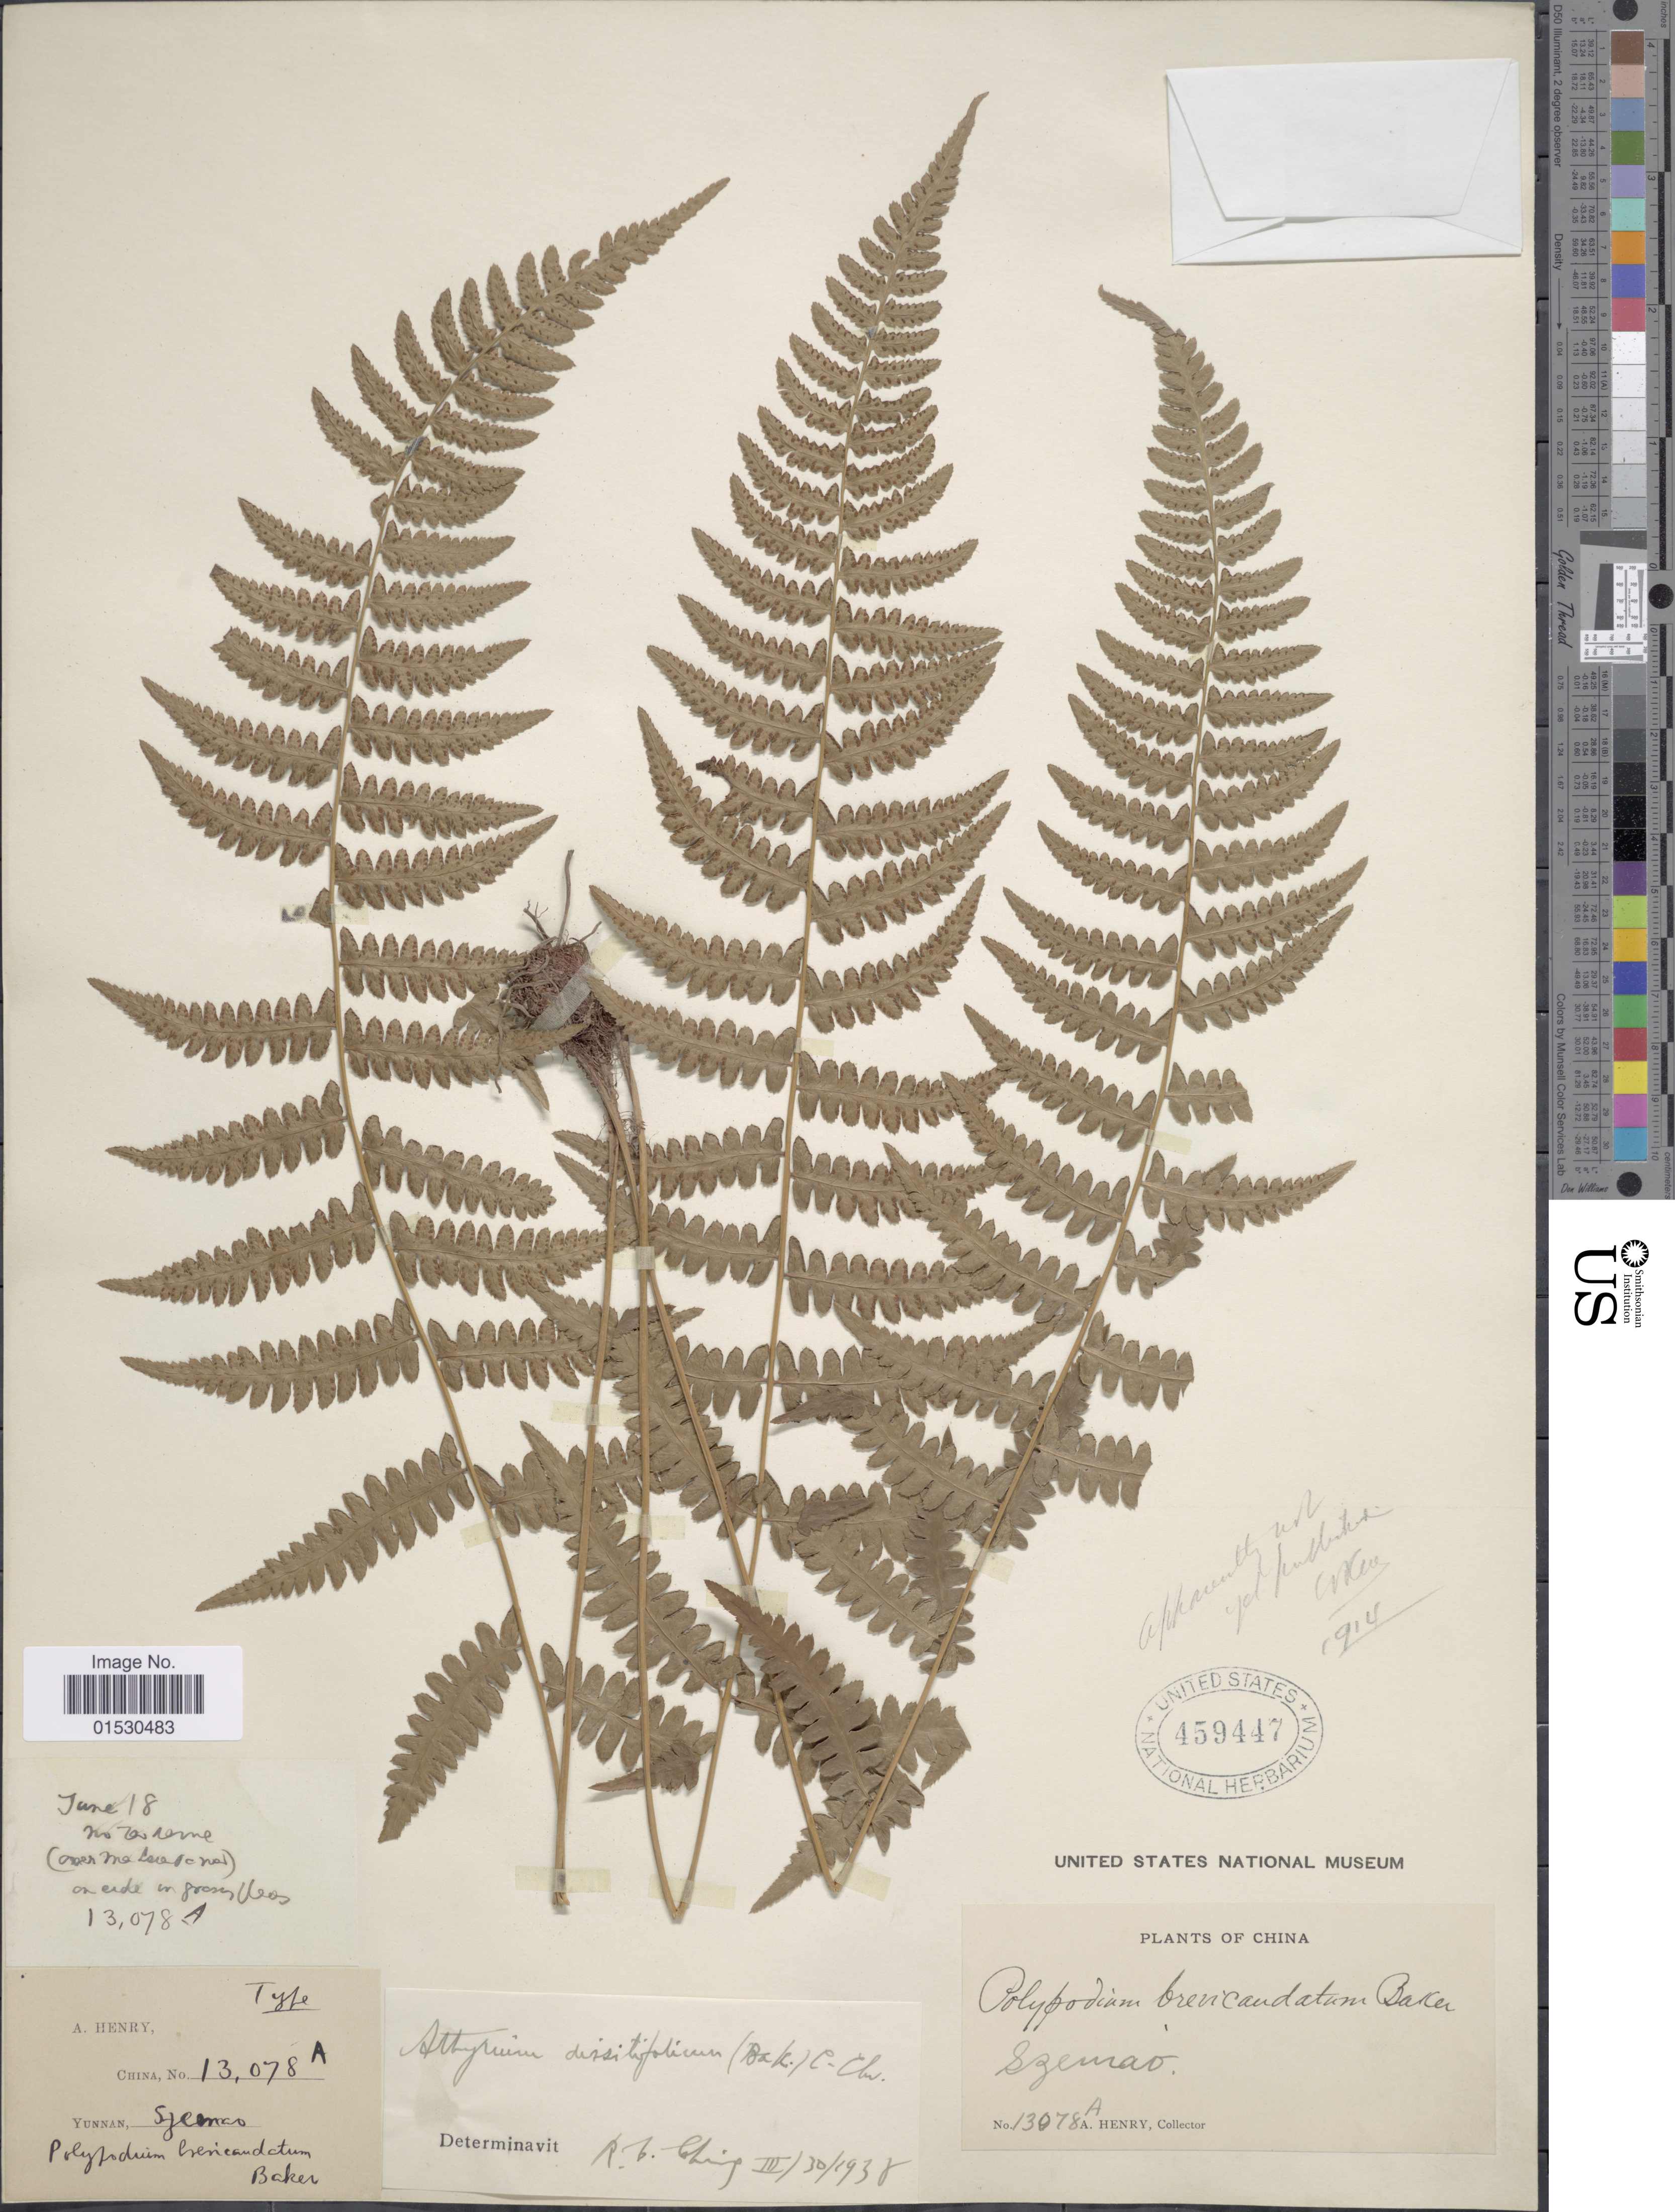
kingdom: Plantae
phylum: Tracheophyta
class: Polypodiopsida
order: Polypodiales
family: Athyriaceae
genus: Athyrium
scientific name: Athyrium dissitifolium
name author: (Baker) C. Chr.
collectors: A. Henry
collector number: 13078 A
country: China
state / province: Yunnan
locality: Szemao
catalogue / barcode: US 459447